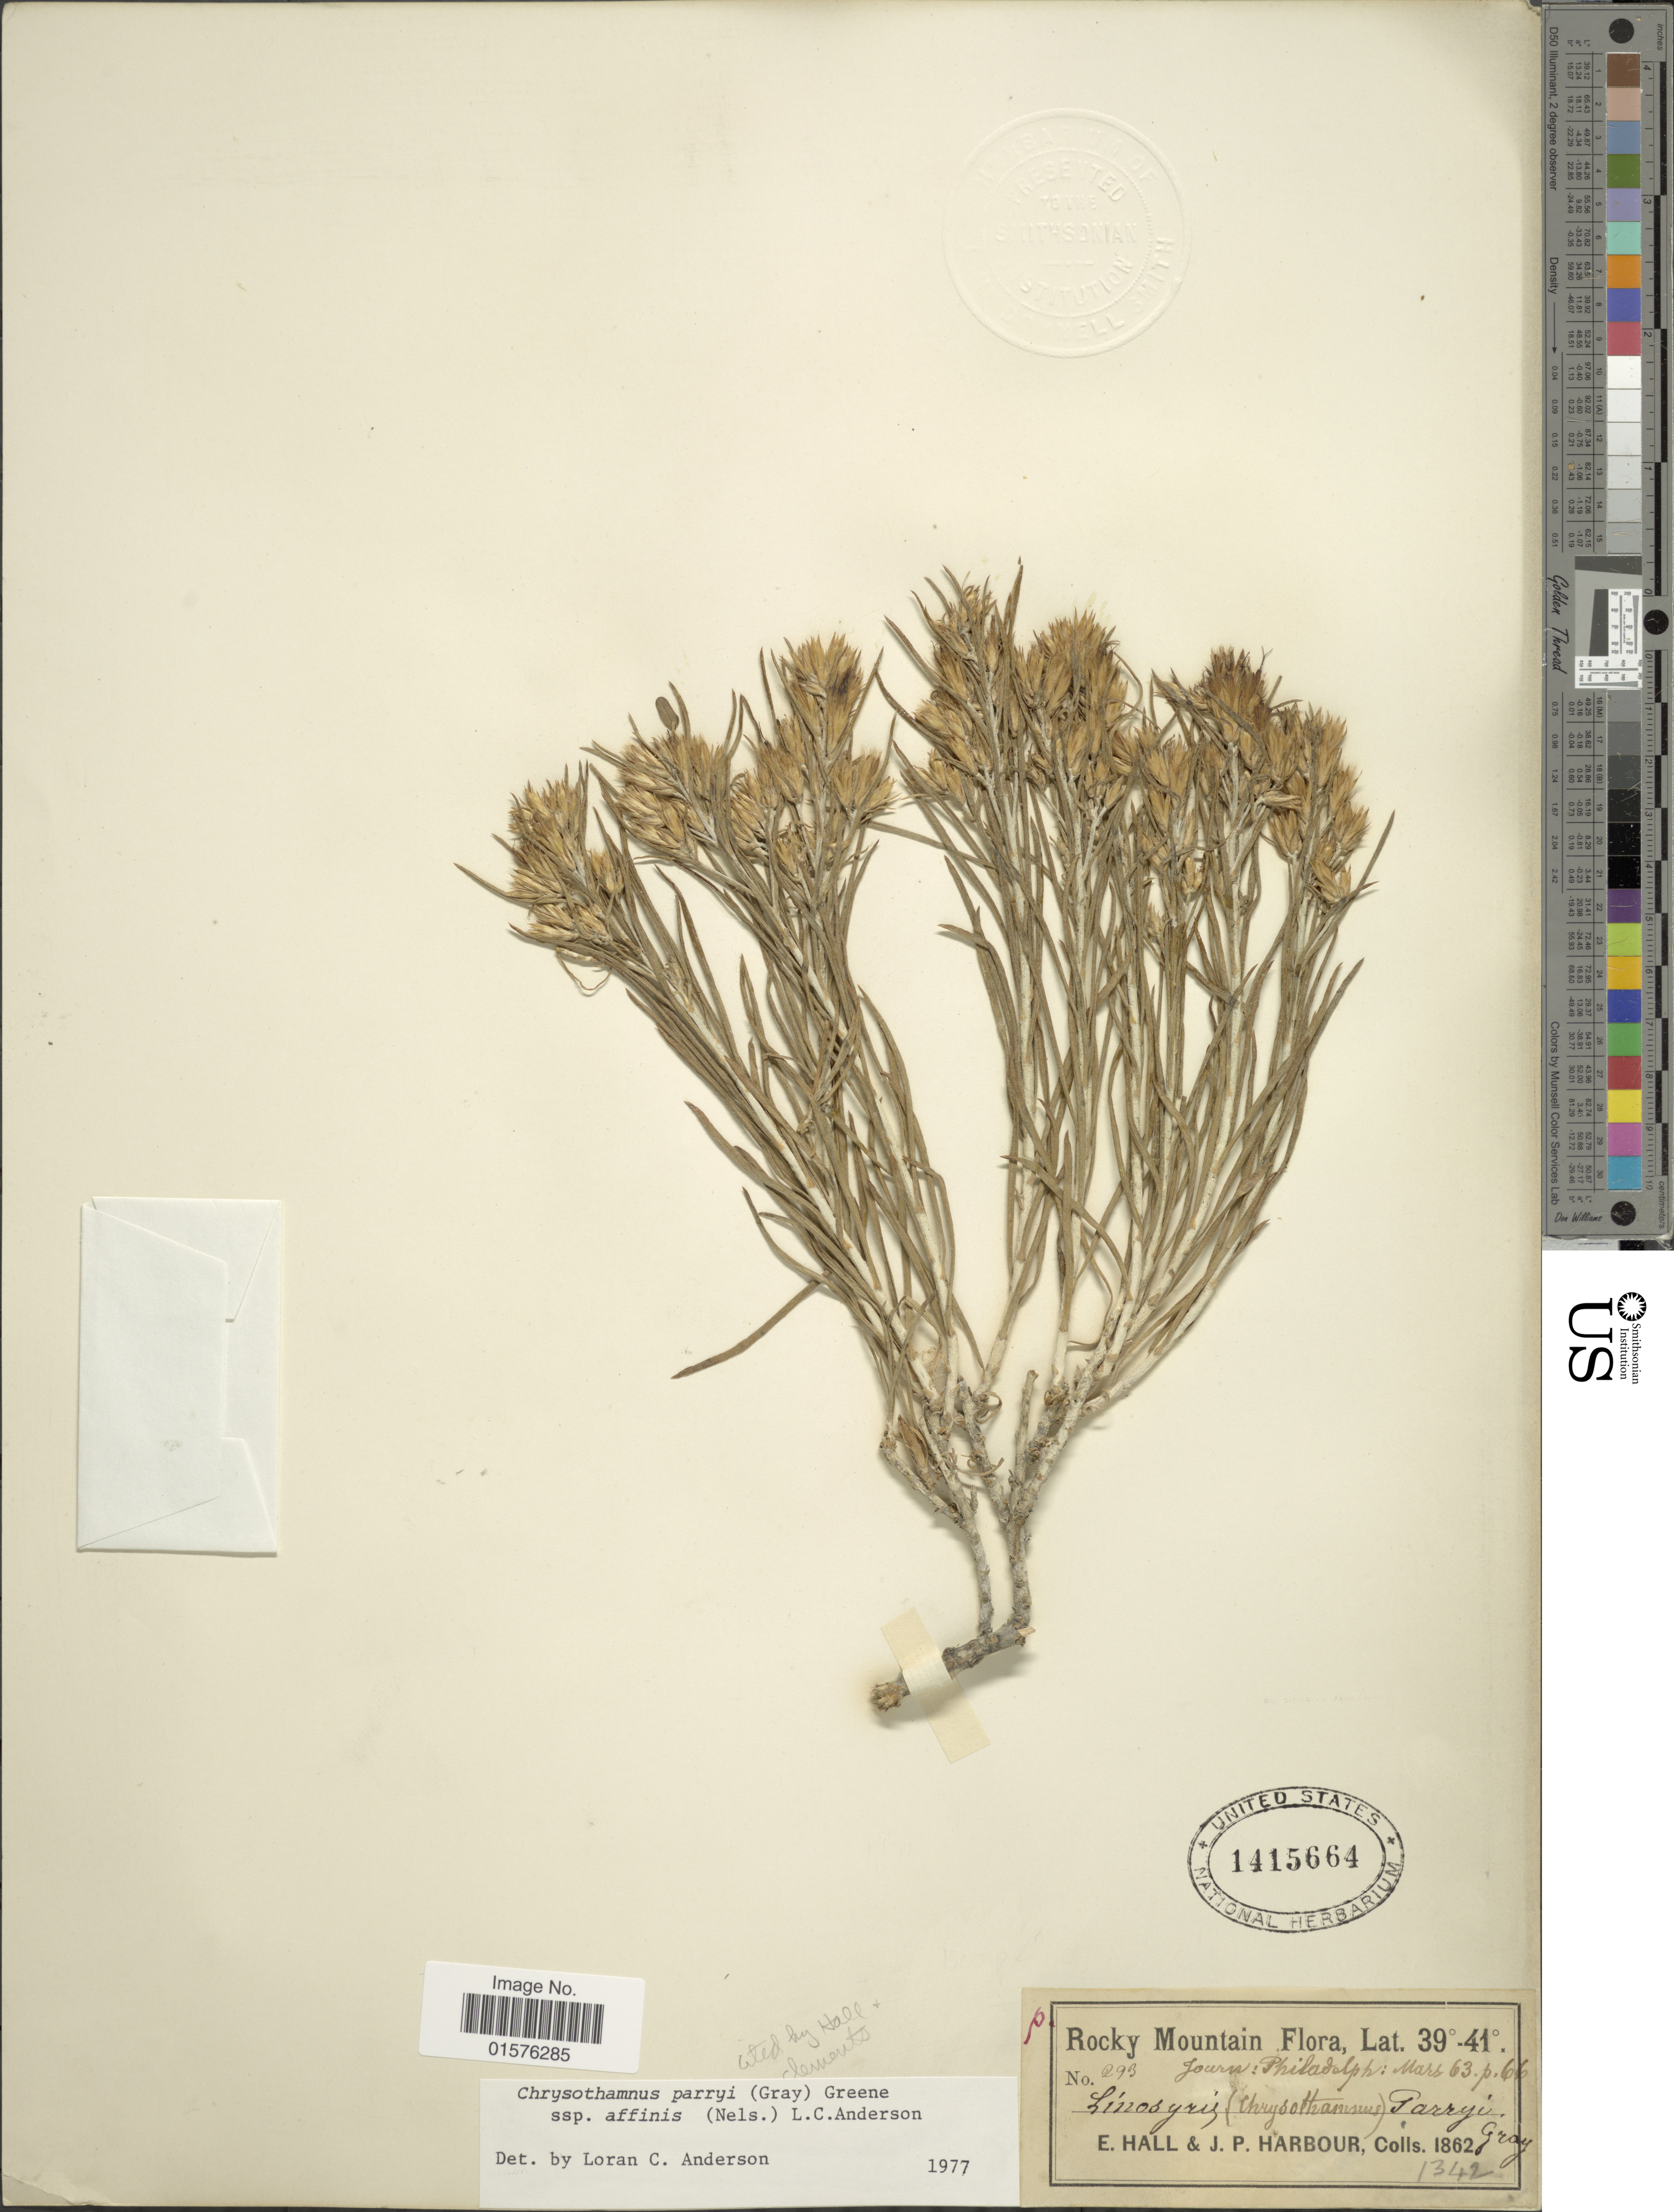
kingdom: Plantae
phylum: Tracheophyta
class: Magnoliopsida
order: Asterales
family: Asteraceae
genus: Ericameria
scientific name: Ericameria parryi var. affinis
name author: (A. Nelson) G.L. Nesom & G.I. Baird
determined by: Urbatsch, Lowell E., Curator (LSU), Louisiana State University (UNITED STATES)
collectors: E. Hall & J. Harbour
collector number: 293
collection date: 1962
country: United States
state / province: Colorado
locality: Rocky Mtns.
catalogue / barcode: US 1415664